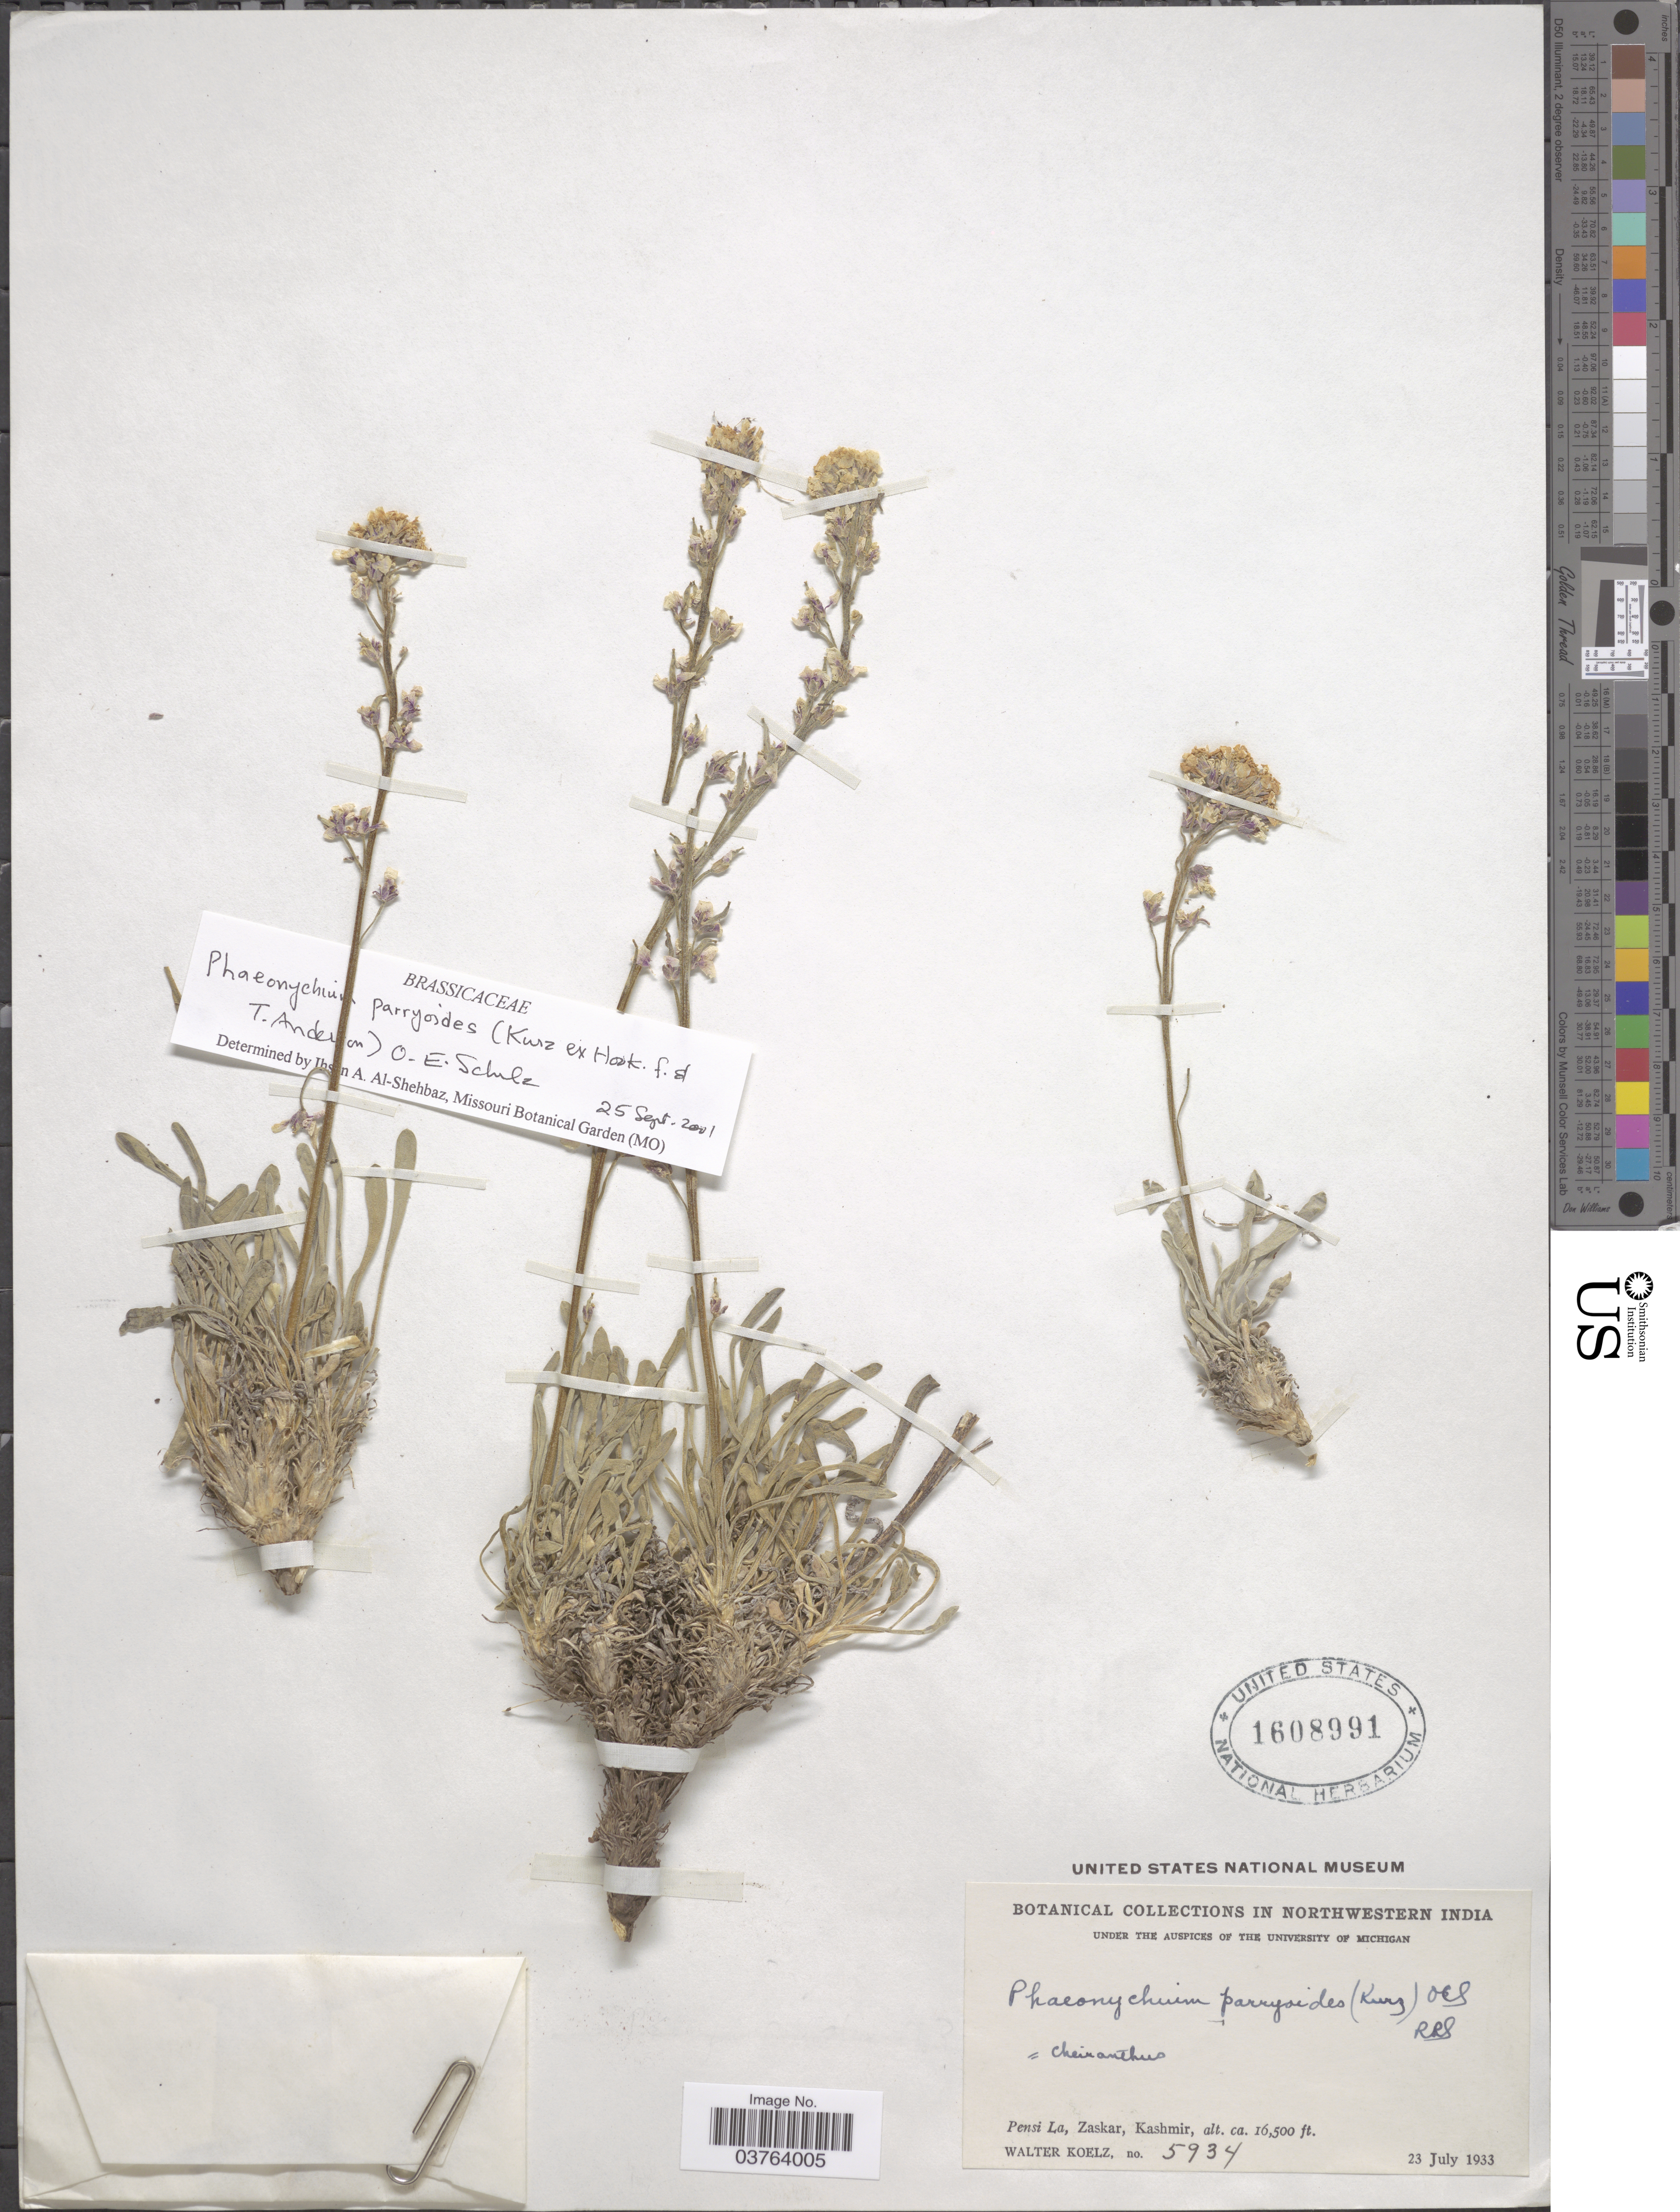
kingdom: Plantae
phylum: Tracheophyta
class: Magnoliopsida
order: Brassicales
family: Brassicaceae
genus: Phaeonychium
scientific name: Phaeonychium parryoides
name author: (Kurz ex Hook. f. & T. Anderson) O.E. Schulz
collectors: W. N. Koelz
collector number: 5934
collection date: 1933-07-23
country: India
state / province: Jammu and Kashmir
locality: Northwestern India. Pensi La, Zaskar, Kashmir.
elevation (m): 5029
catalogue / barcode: US 1608991